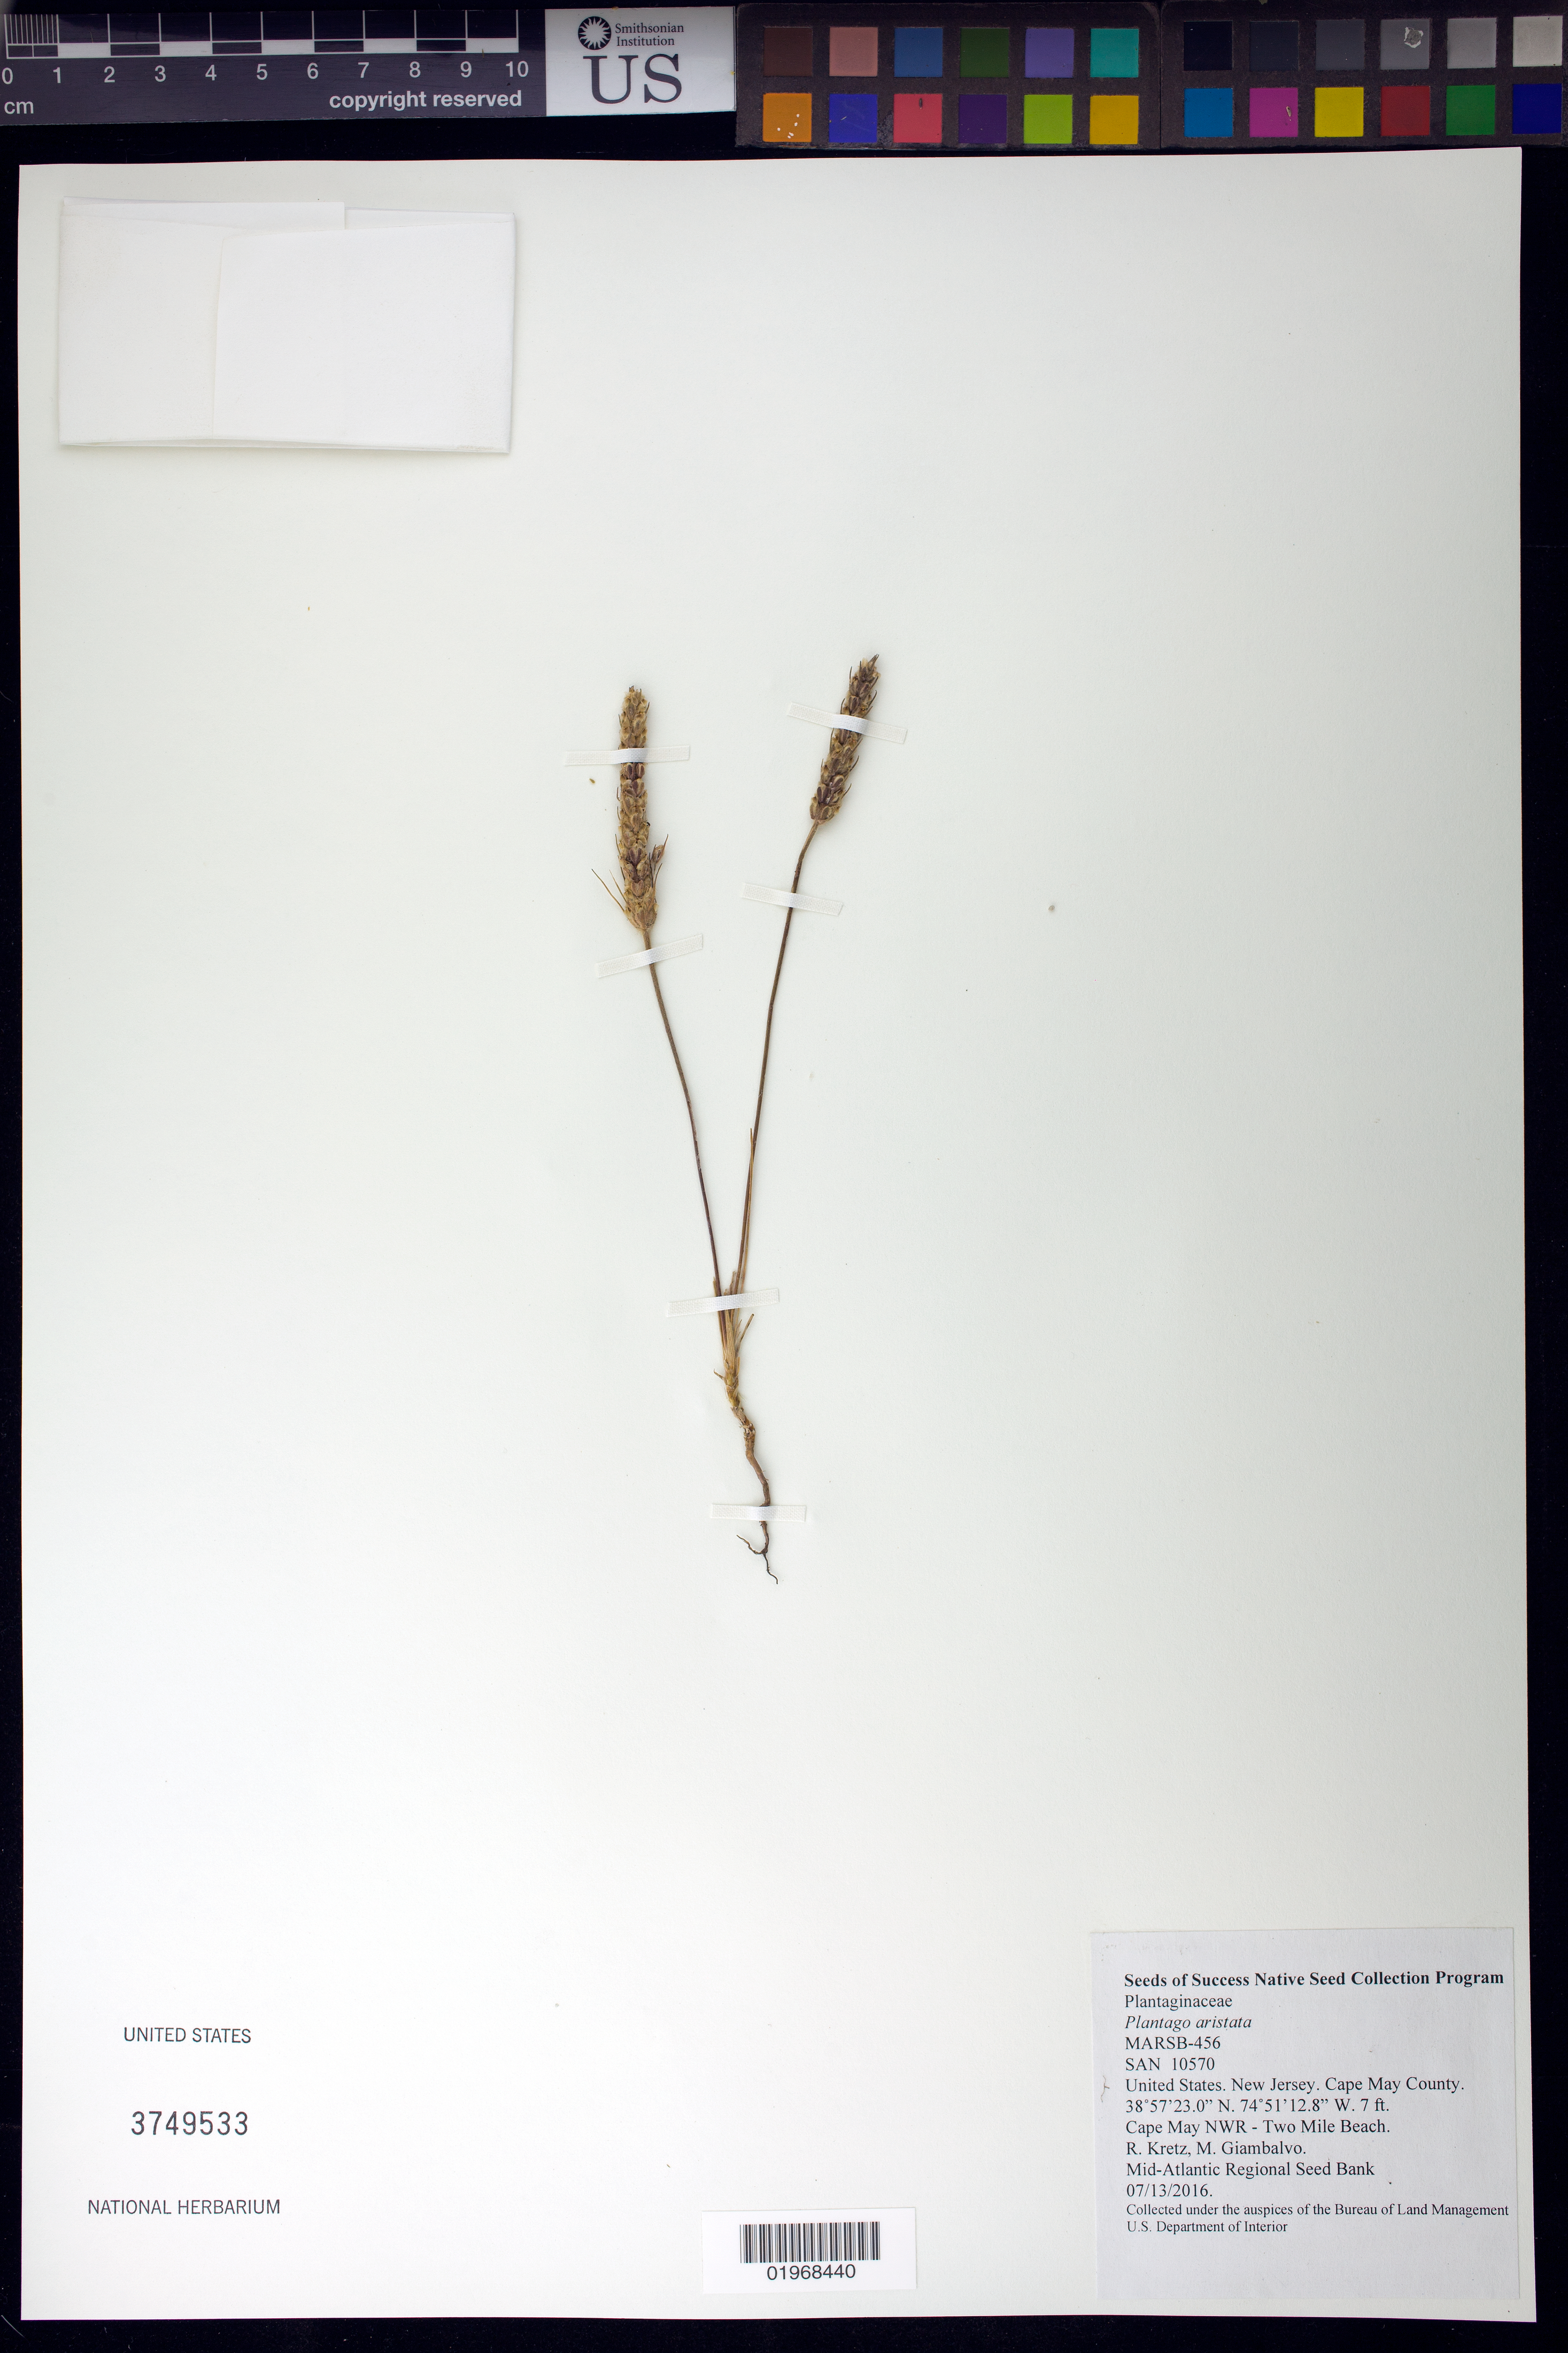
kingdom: Plantae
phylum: Tracheophyta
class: Magnoliopsida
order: Lamiales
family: Plantaginaceae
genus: Plantago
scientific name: Plantago aristata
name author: Michx.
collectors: R. Kretz & M. Giambalvo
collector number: MARCB-456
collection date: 2016-07-13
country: United States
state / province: New Jersey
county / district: Cape May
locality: Cape May National Wildlife Refuge, Two Mile beach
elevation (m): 2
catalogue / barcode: US 3749533